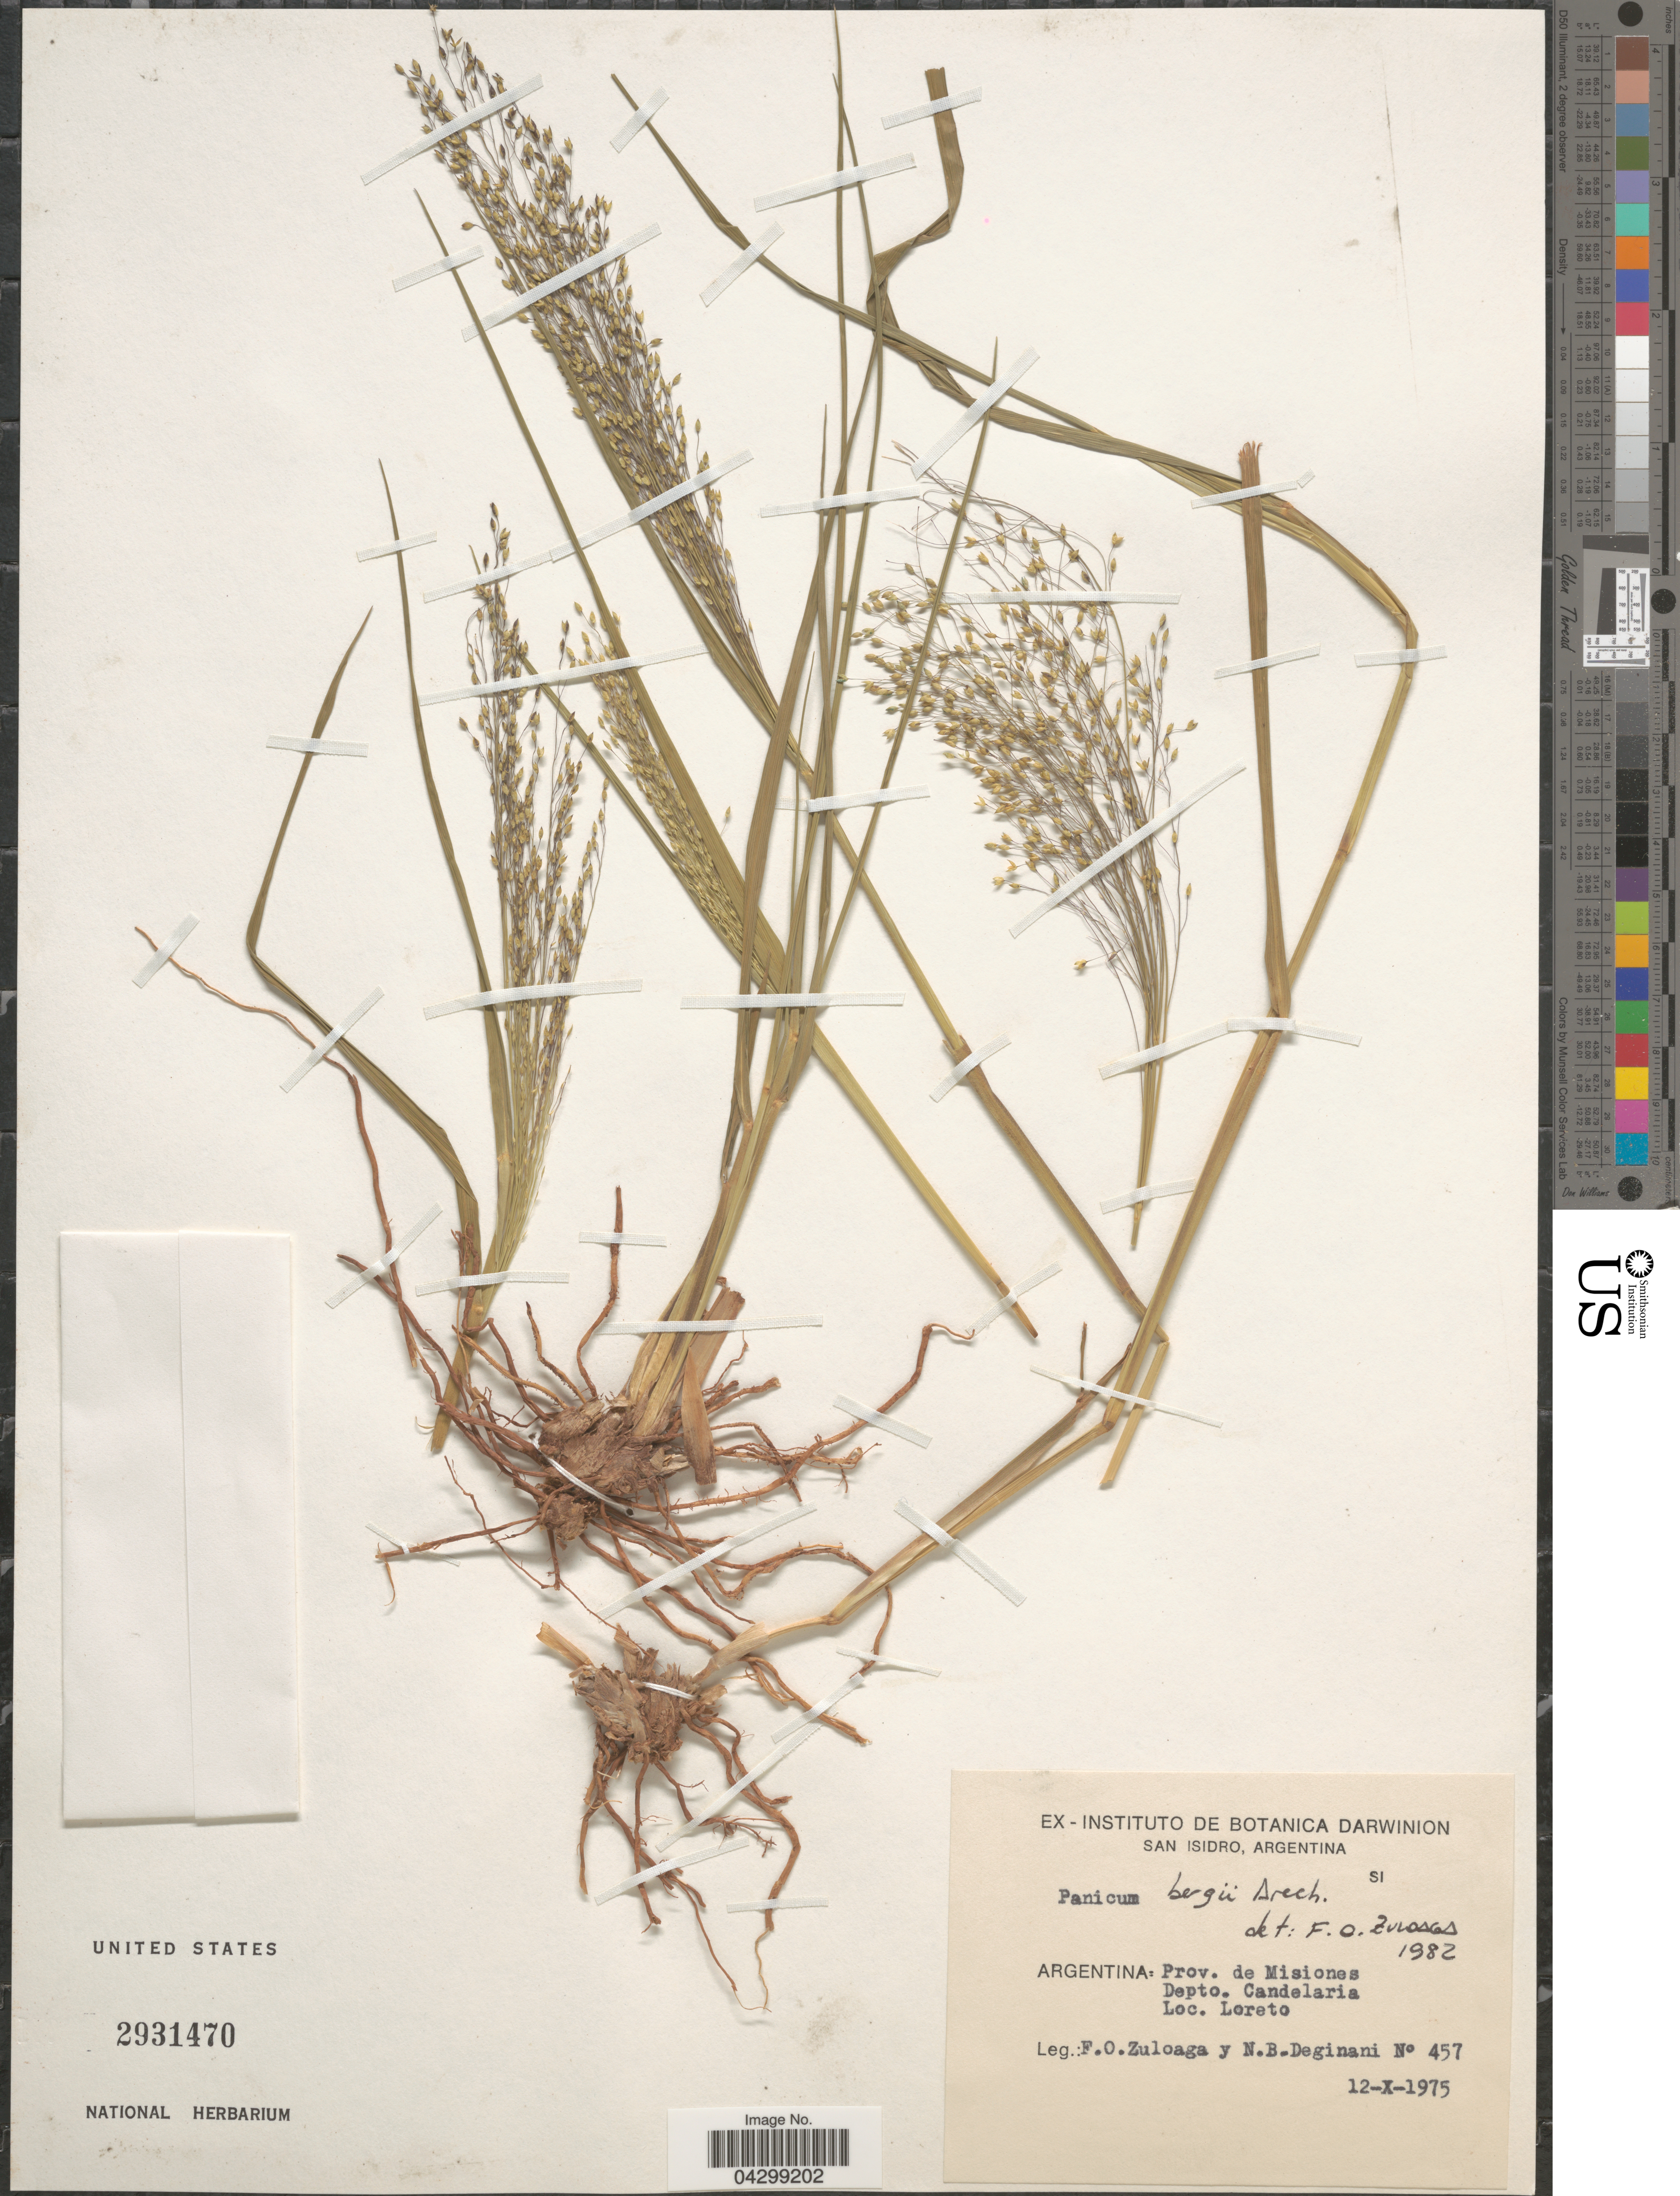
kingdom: Plantae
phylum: Tracheophyta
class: Liliopsida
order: Poales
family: Poaceae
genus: Panicum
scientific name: Panicum bergii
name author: Arechav.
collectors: F. O. Zuloaga & N. Deginani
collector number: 457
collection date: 1975-10-12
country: Argentina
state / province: Misiones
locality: Depto. Candelaria. Loreto.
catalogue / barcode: US 2931470